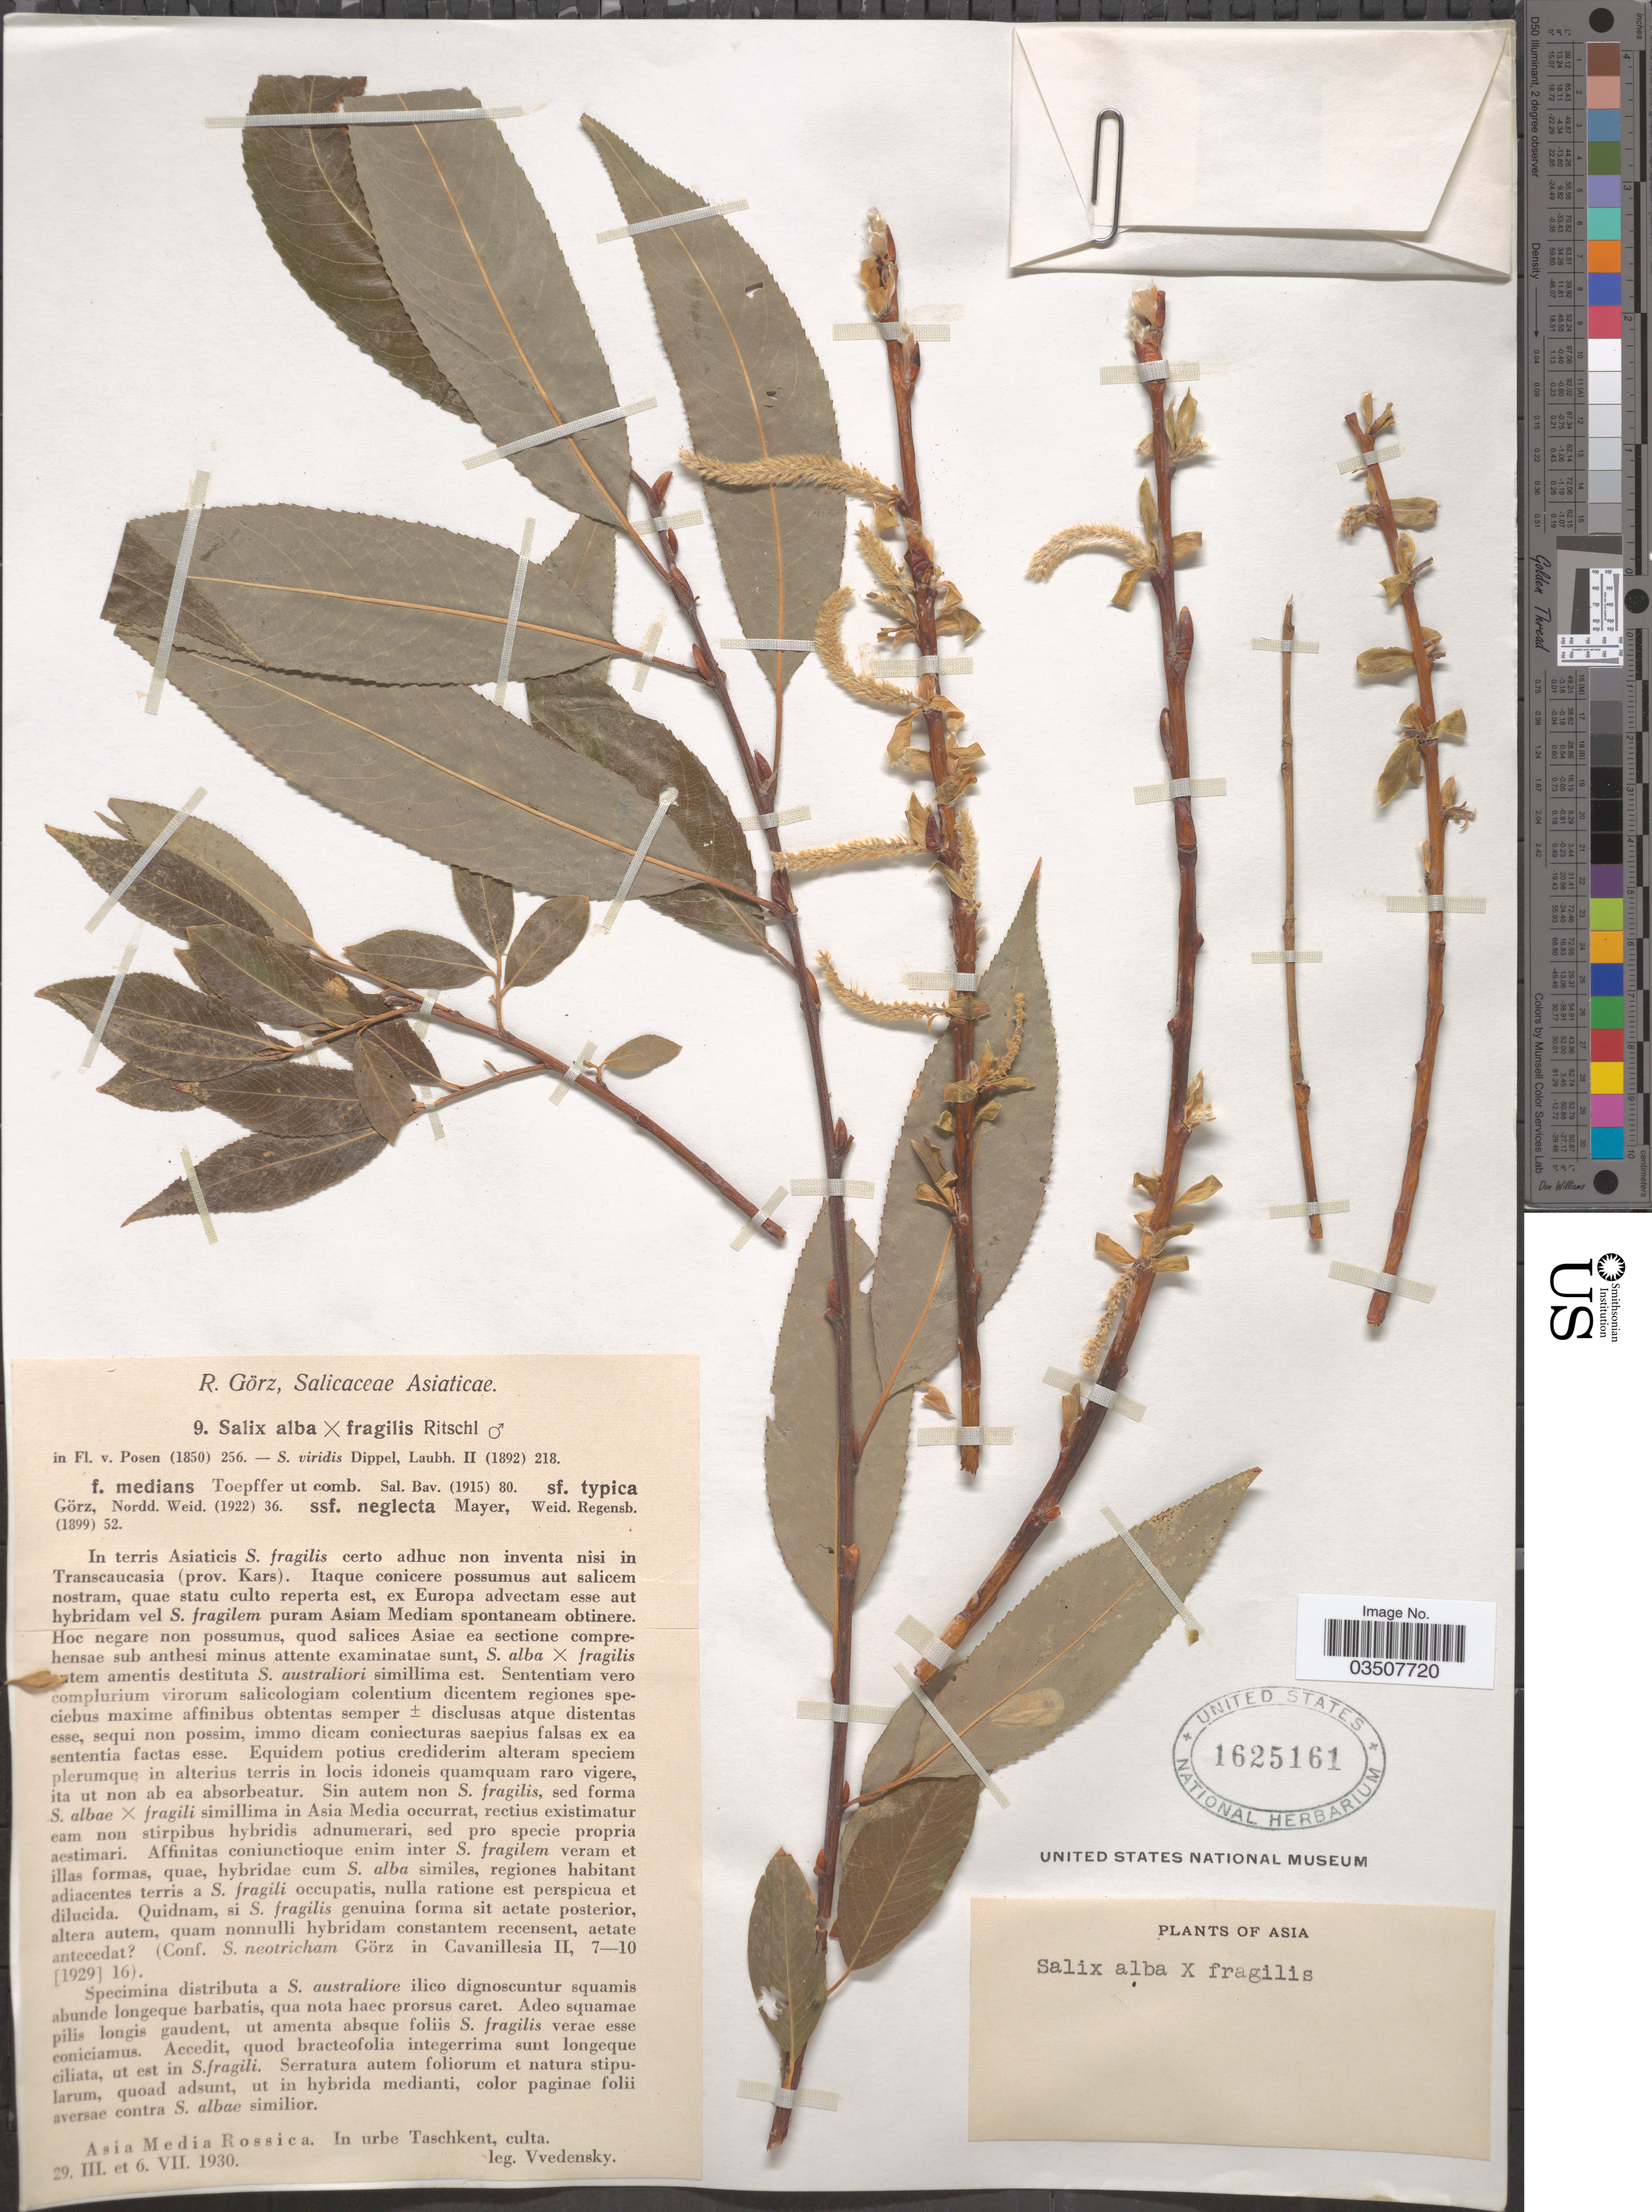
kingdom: Plantae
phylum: Tracheophyta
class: Magnoliopsida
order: Malpighiales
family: Salicaceae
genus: Salix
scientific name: Salix alba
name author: L.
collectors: Vvedensky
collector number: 9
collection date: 1930-03-29/1930-07-06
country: Uzbekistan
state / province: Toshkent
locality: Asia Media Rossica. In urbe Taschkent.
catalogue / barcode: US 1625161